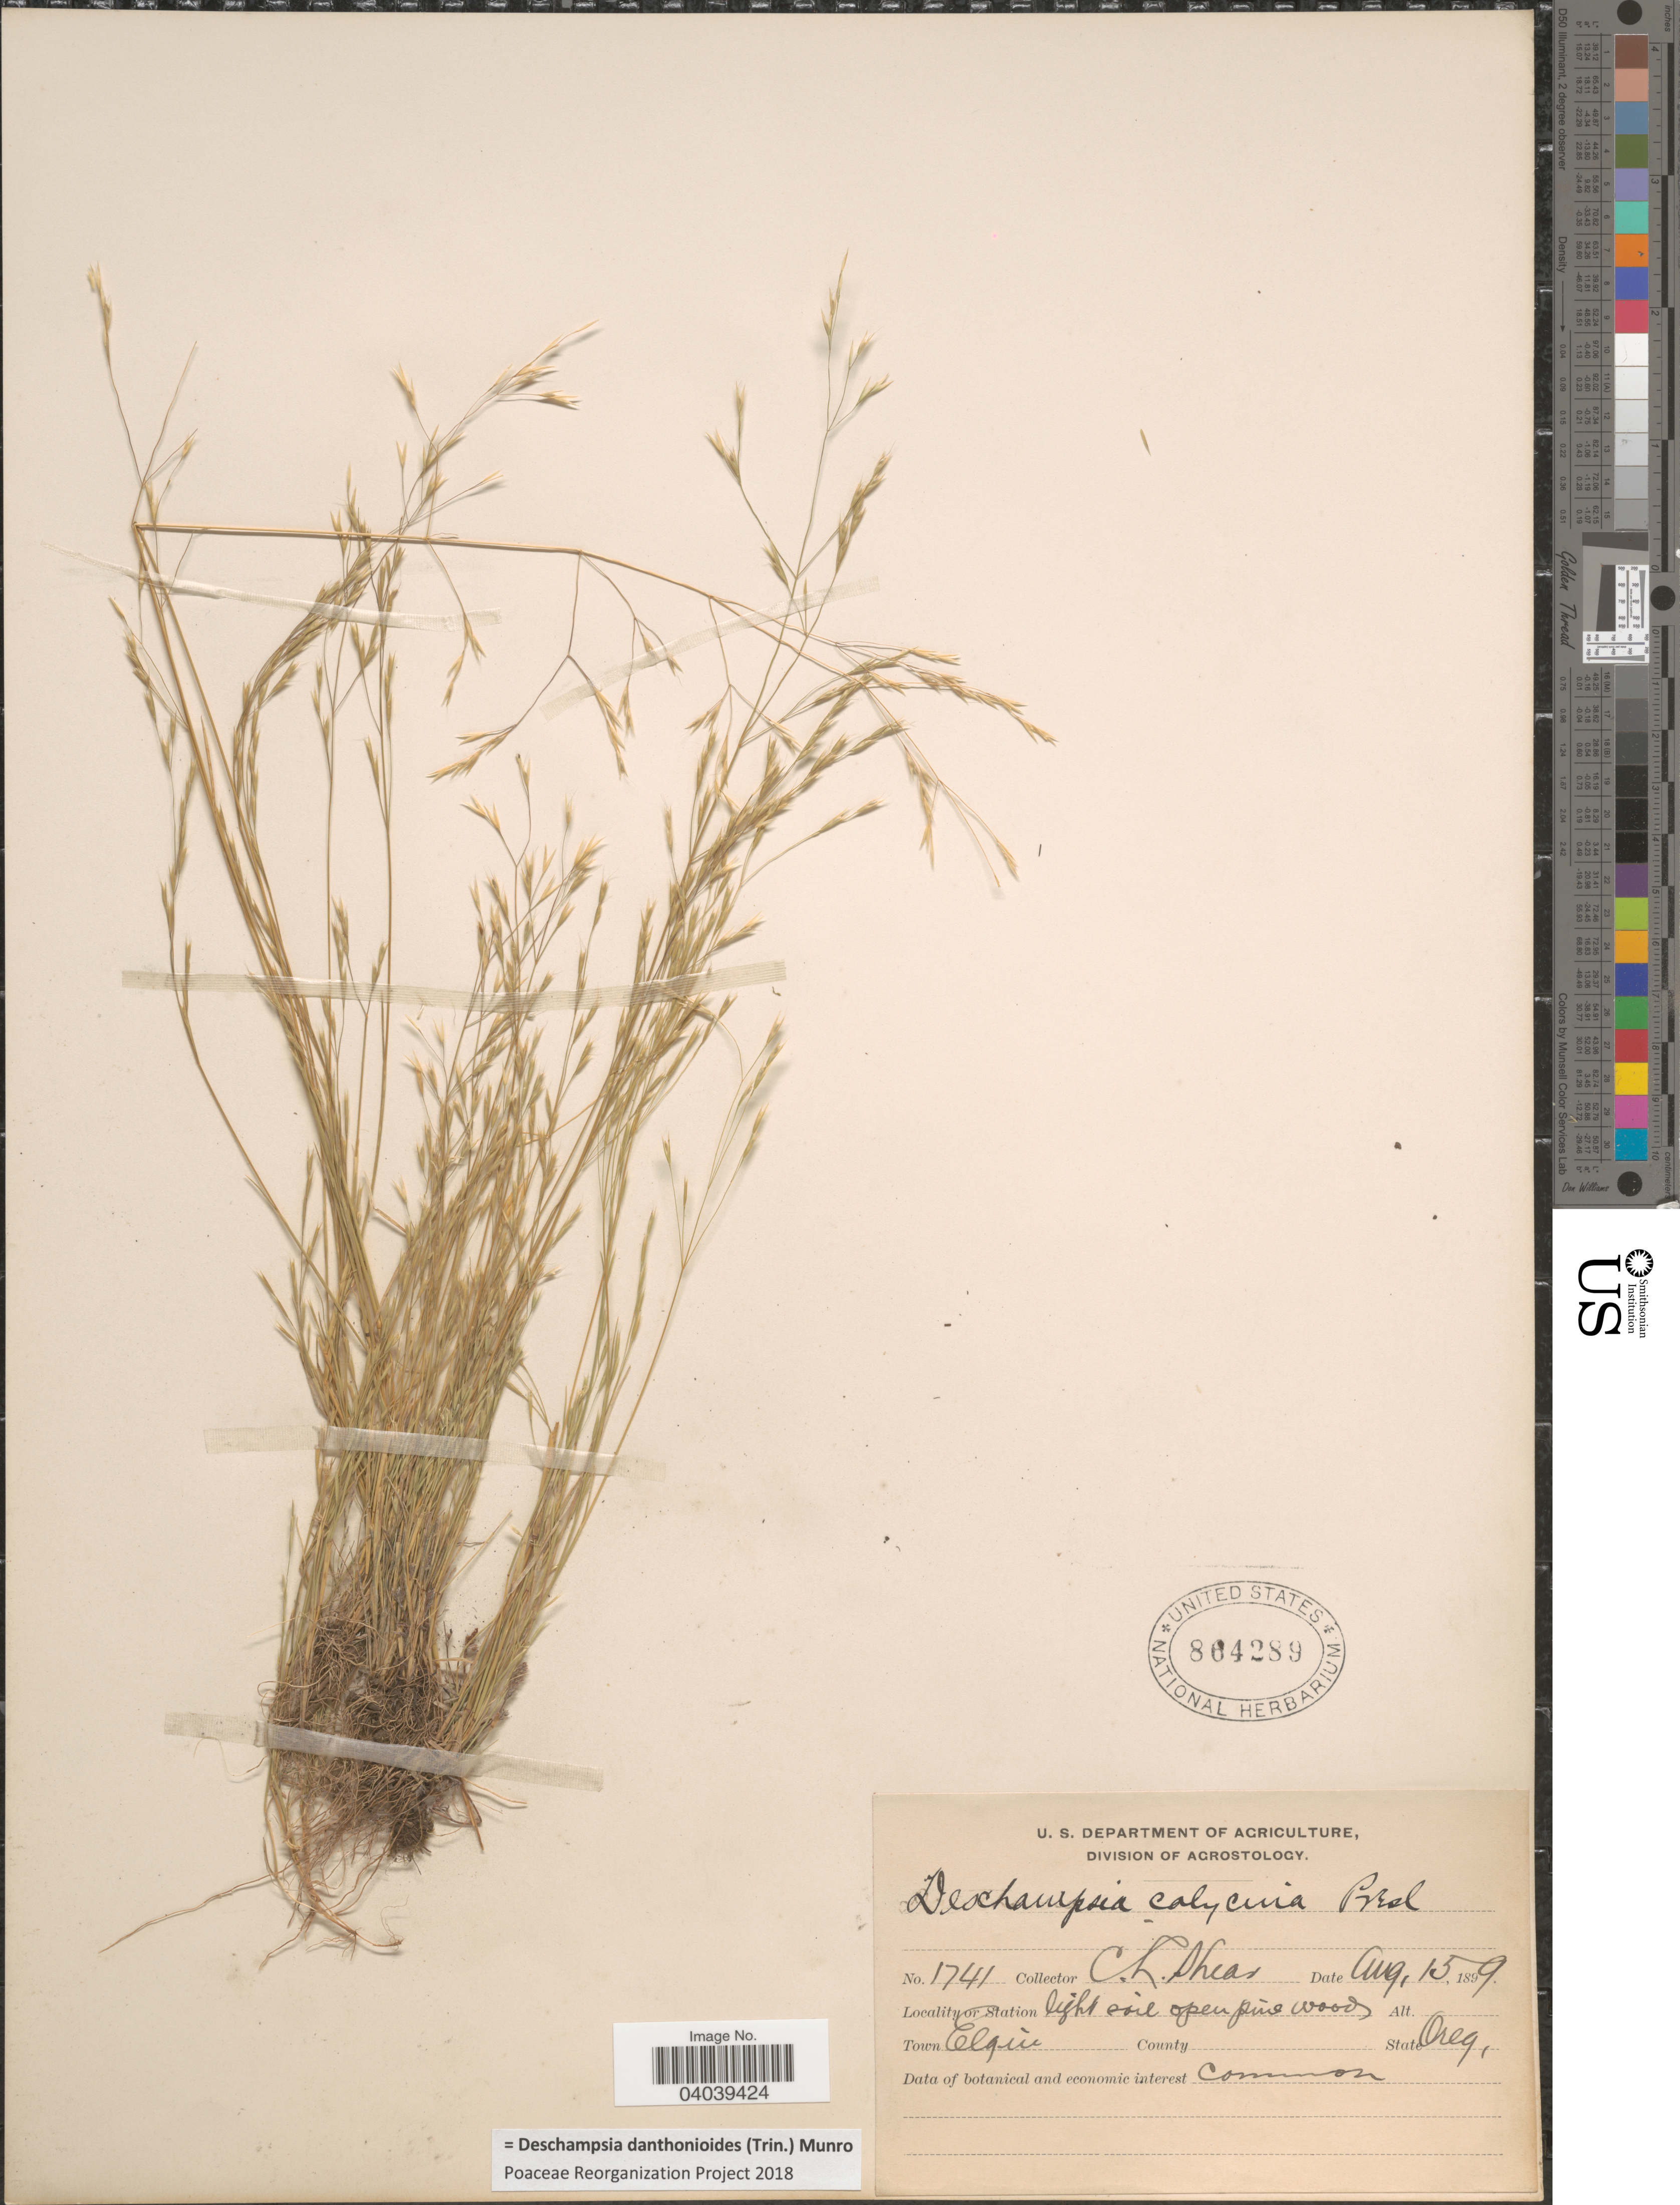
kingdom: Plantae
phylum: Tracheophyta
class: Liliopsida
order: Poales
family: Poaceae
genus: Deschampsia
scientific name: Deschampsia danthonioides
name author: (Trin.) Munro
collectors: C. L. Shear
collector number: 1741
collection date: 1899-08-15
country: United States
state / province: Oregon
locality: Station light soil open pine woods. Town Elgin.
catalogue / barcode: US 864289